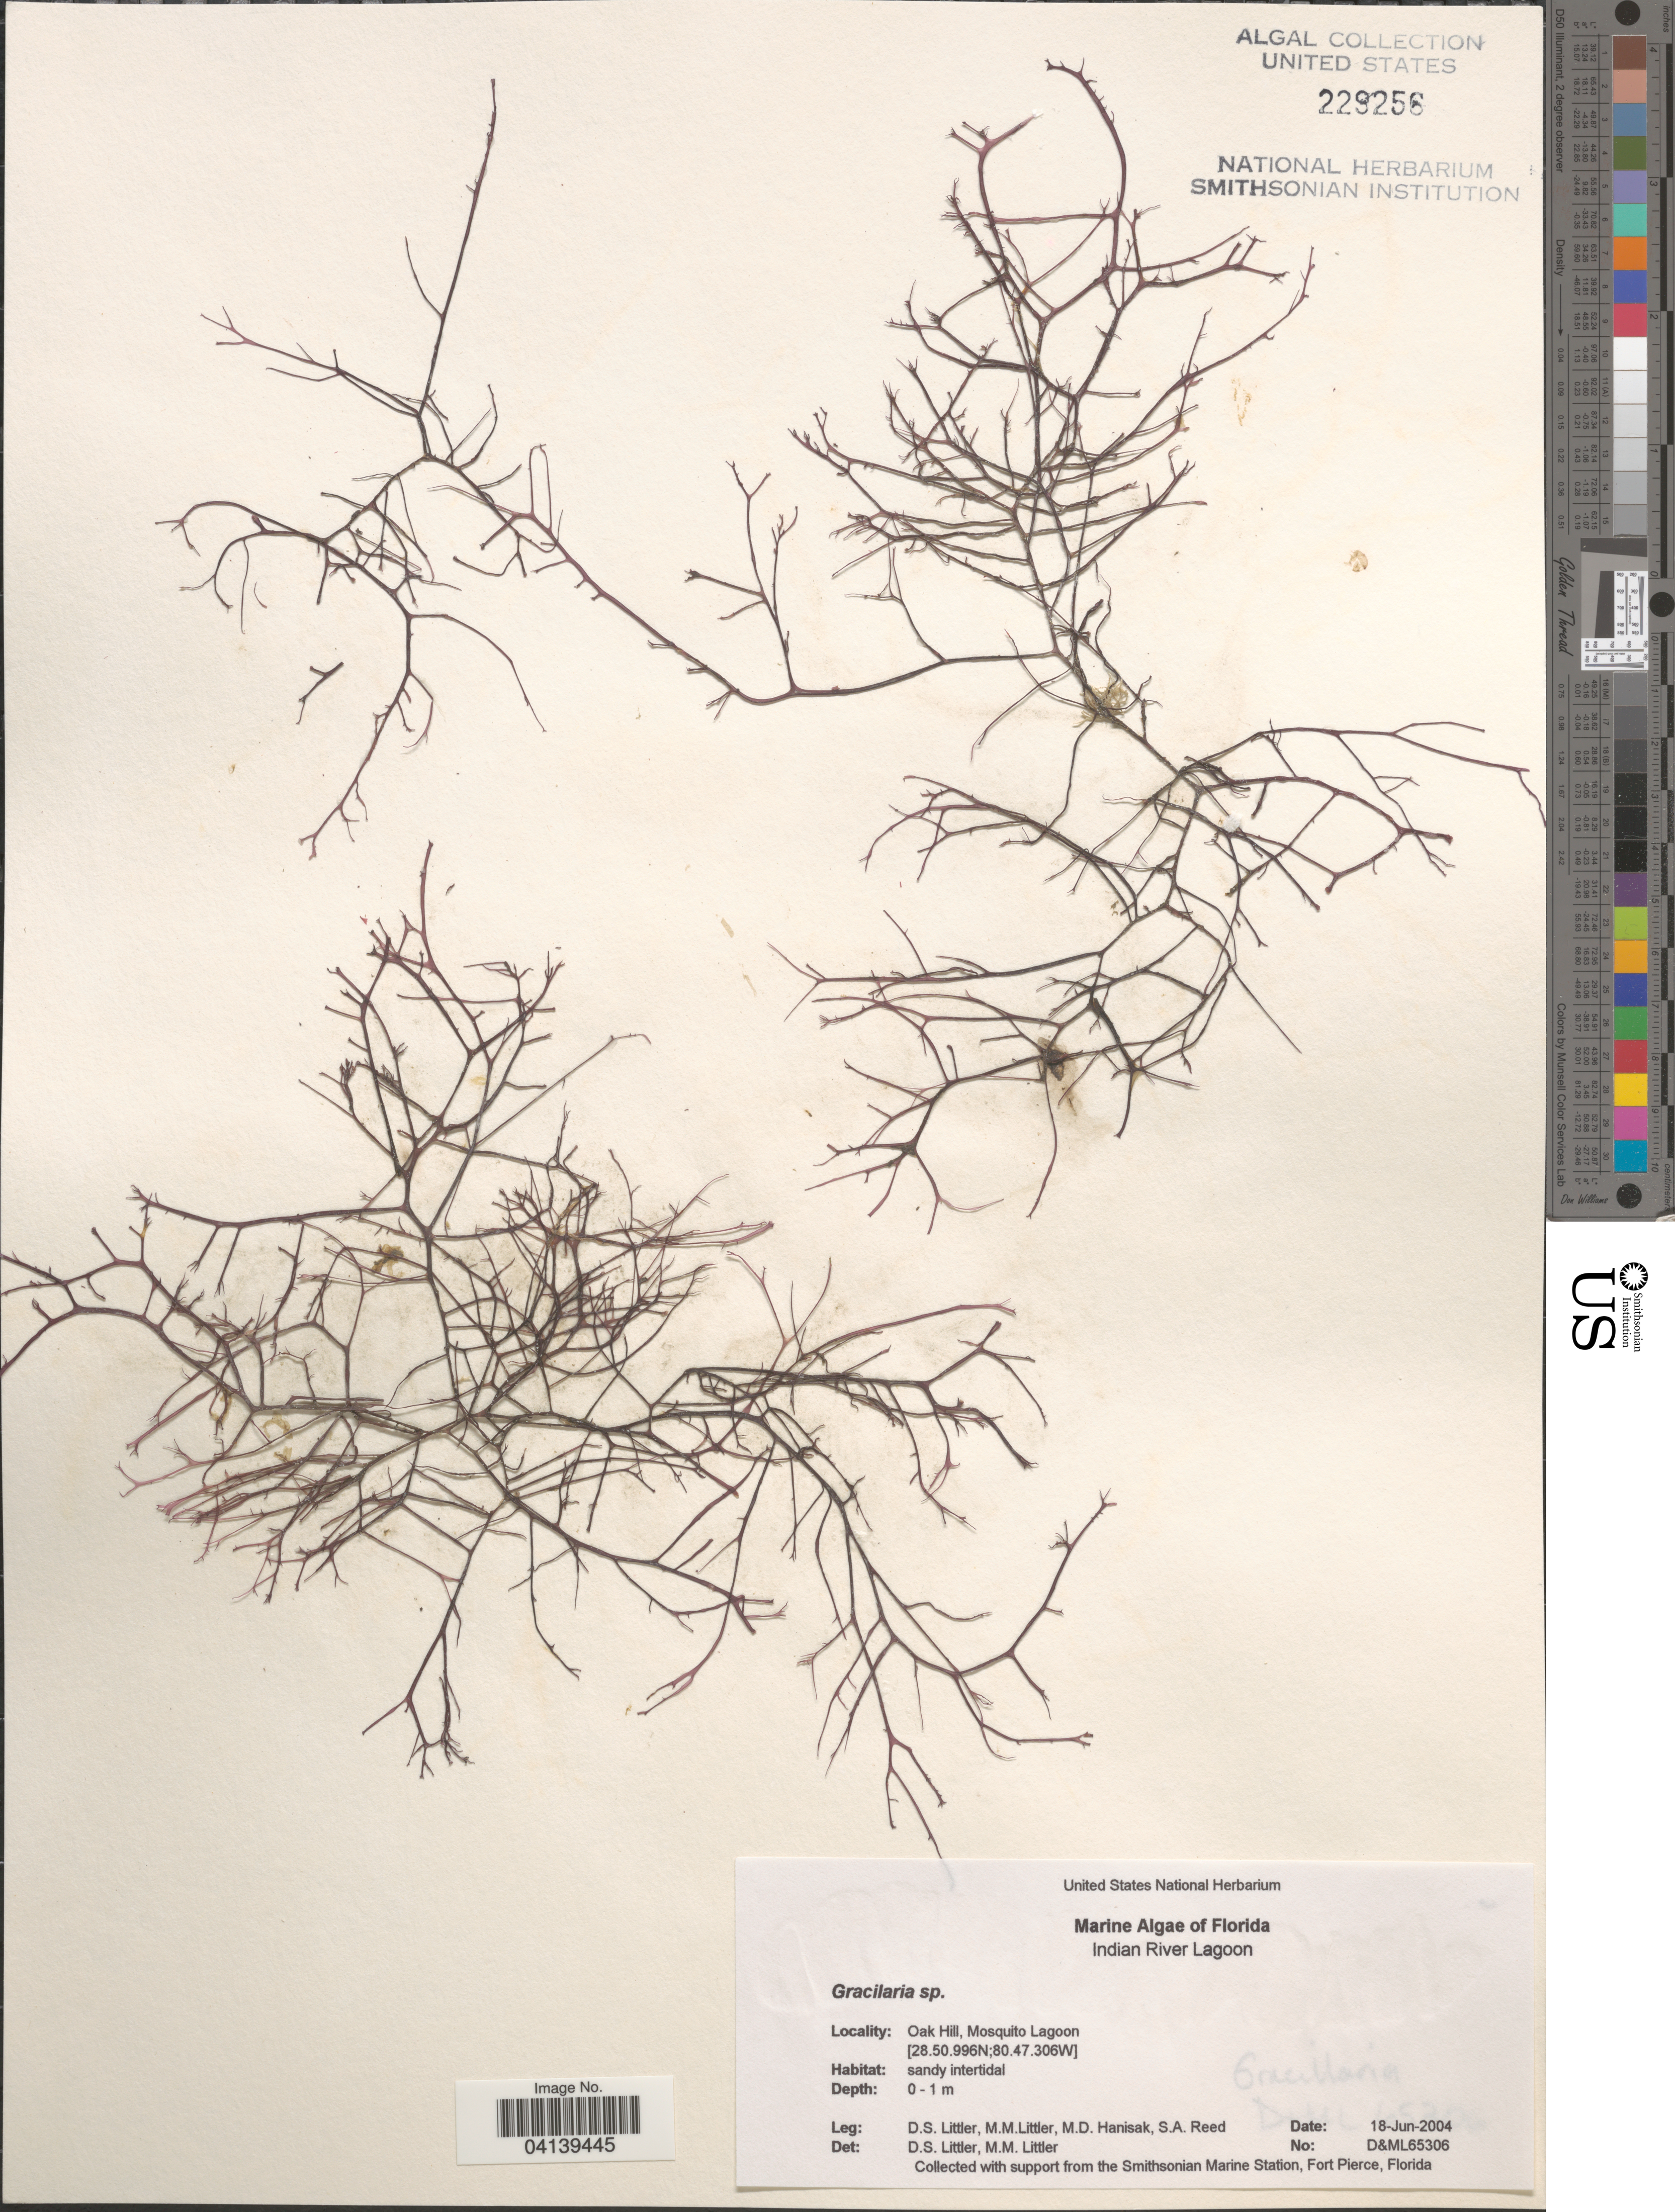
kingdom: Plantae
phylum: Rhodophyta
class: Florideophyceae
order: Gracilariales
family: Gracilariaceae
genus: Gracilaria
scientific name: Gracilaria sp.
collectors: D. S. Littler, M. Hanisak & S. Reed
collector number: D&ML65306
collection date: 2004-06-18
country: United States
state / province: Florida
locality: Indian River Lagoon. Oak Hill, Mosquito Lagoon.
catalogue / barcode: US 229256